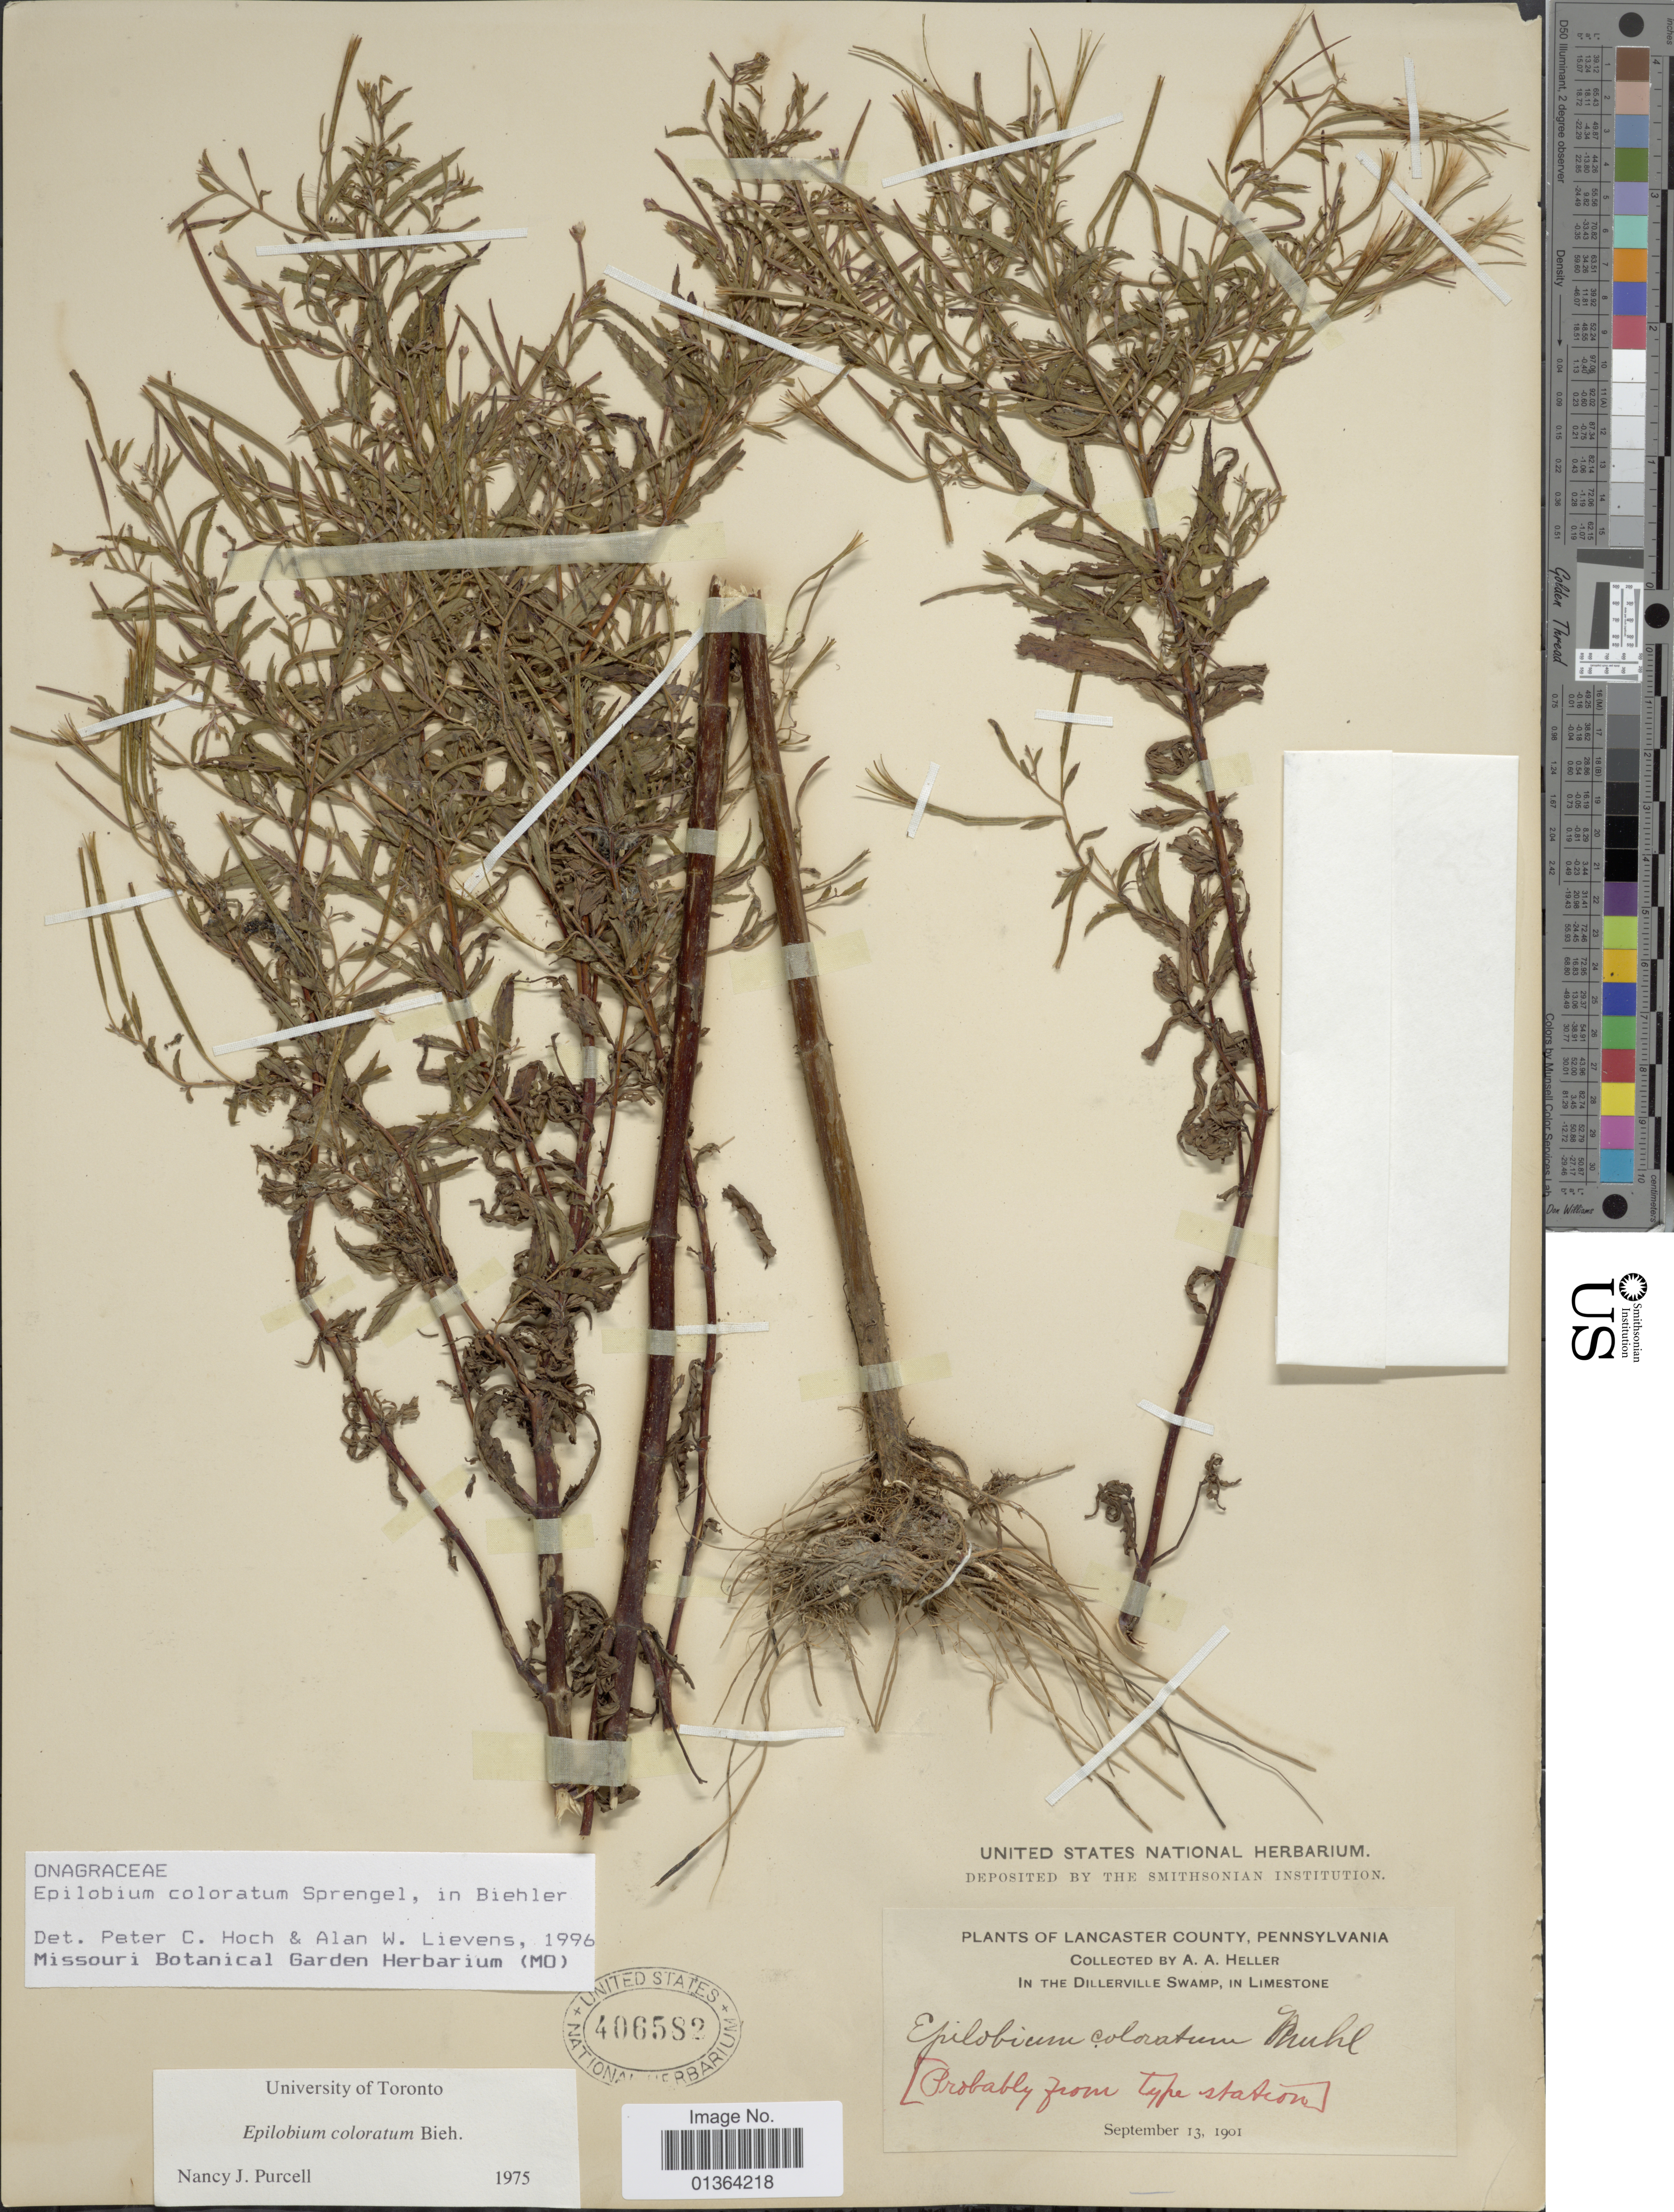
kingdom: Plantae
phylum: Tracheophyta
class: Magnoliopsida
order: Myrtales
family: Onagraceae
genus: Epilobium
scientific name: Epilobium coloratum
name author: Biehler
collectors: A. A. Heller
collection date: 1901-09-13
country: United States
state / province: Pennsylvania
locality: Lancaster County. In the Dillerville Swamp, in Limestone.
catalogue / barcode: US 406582